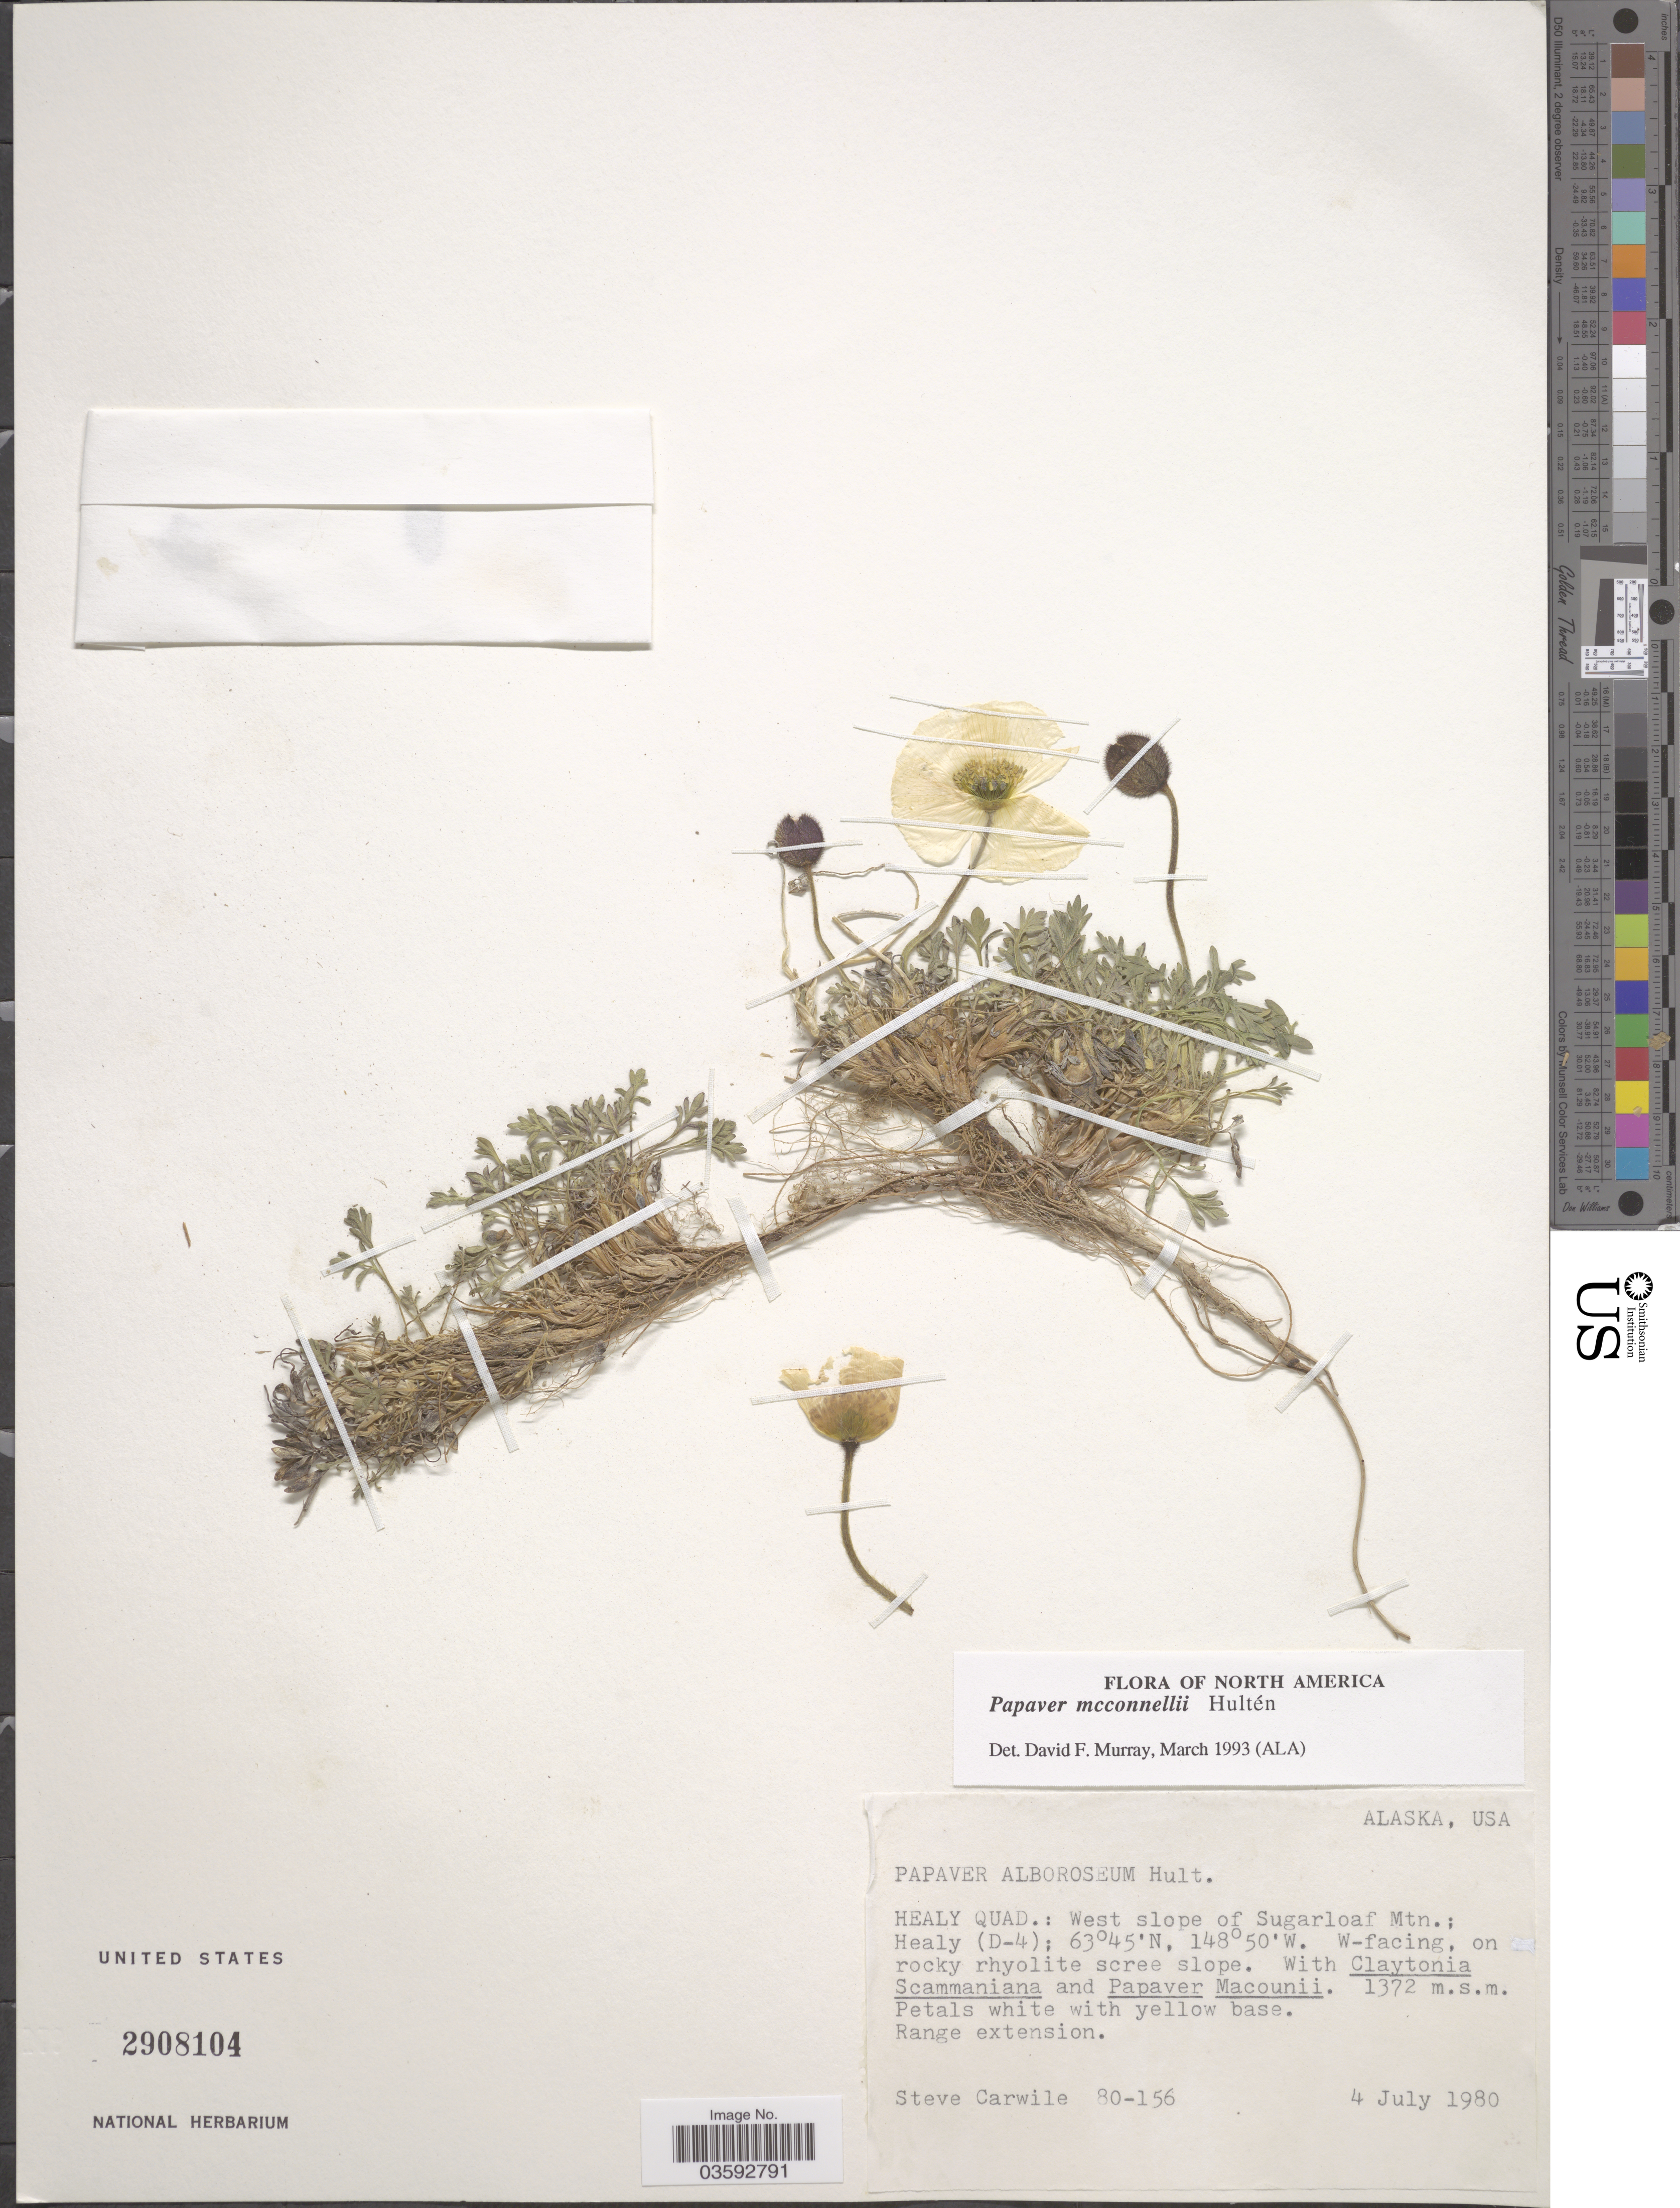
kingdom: Plantae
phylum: Tracheophyta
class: Magnoliopsida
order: Ranunculales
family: Papaveraceae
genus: Papaver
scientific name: Papaver mcconellii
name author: Hultén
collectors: S. Carwile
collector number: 80-156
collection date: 1980-07-04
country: United States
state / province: Alaska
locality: Healy Quad.: West slope of Sugarloaf Mtn.; Healy (D-4). W-facing.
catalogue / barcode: US 2908104